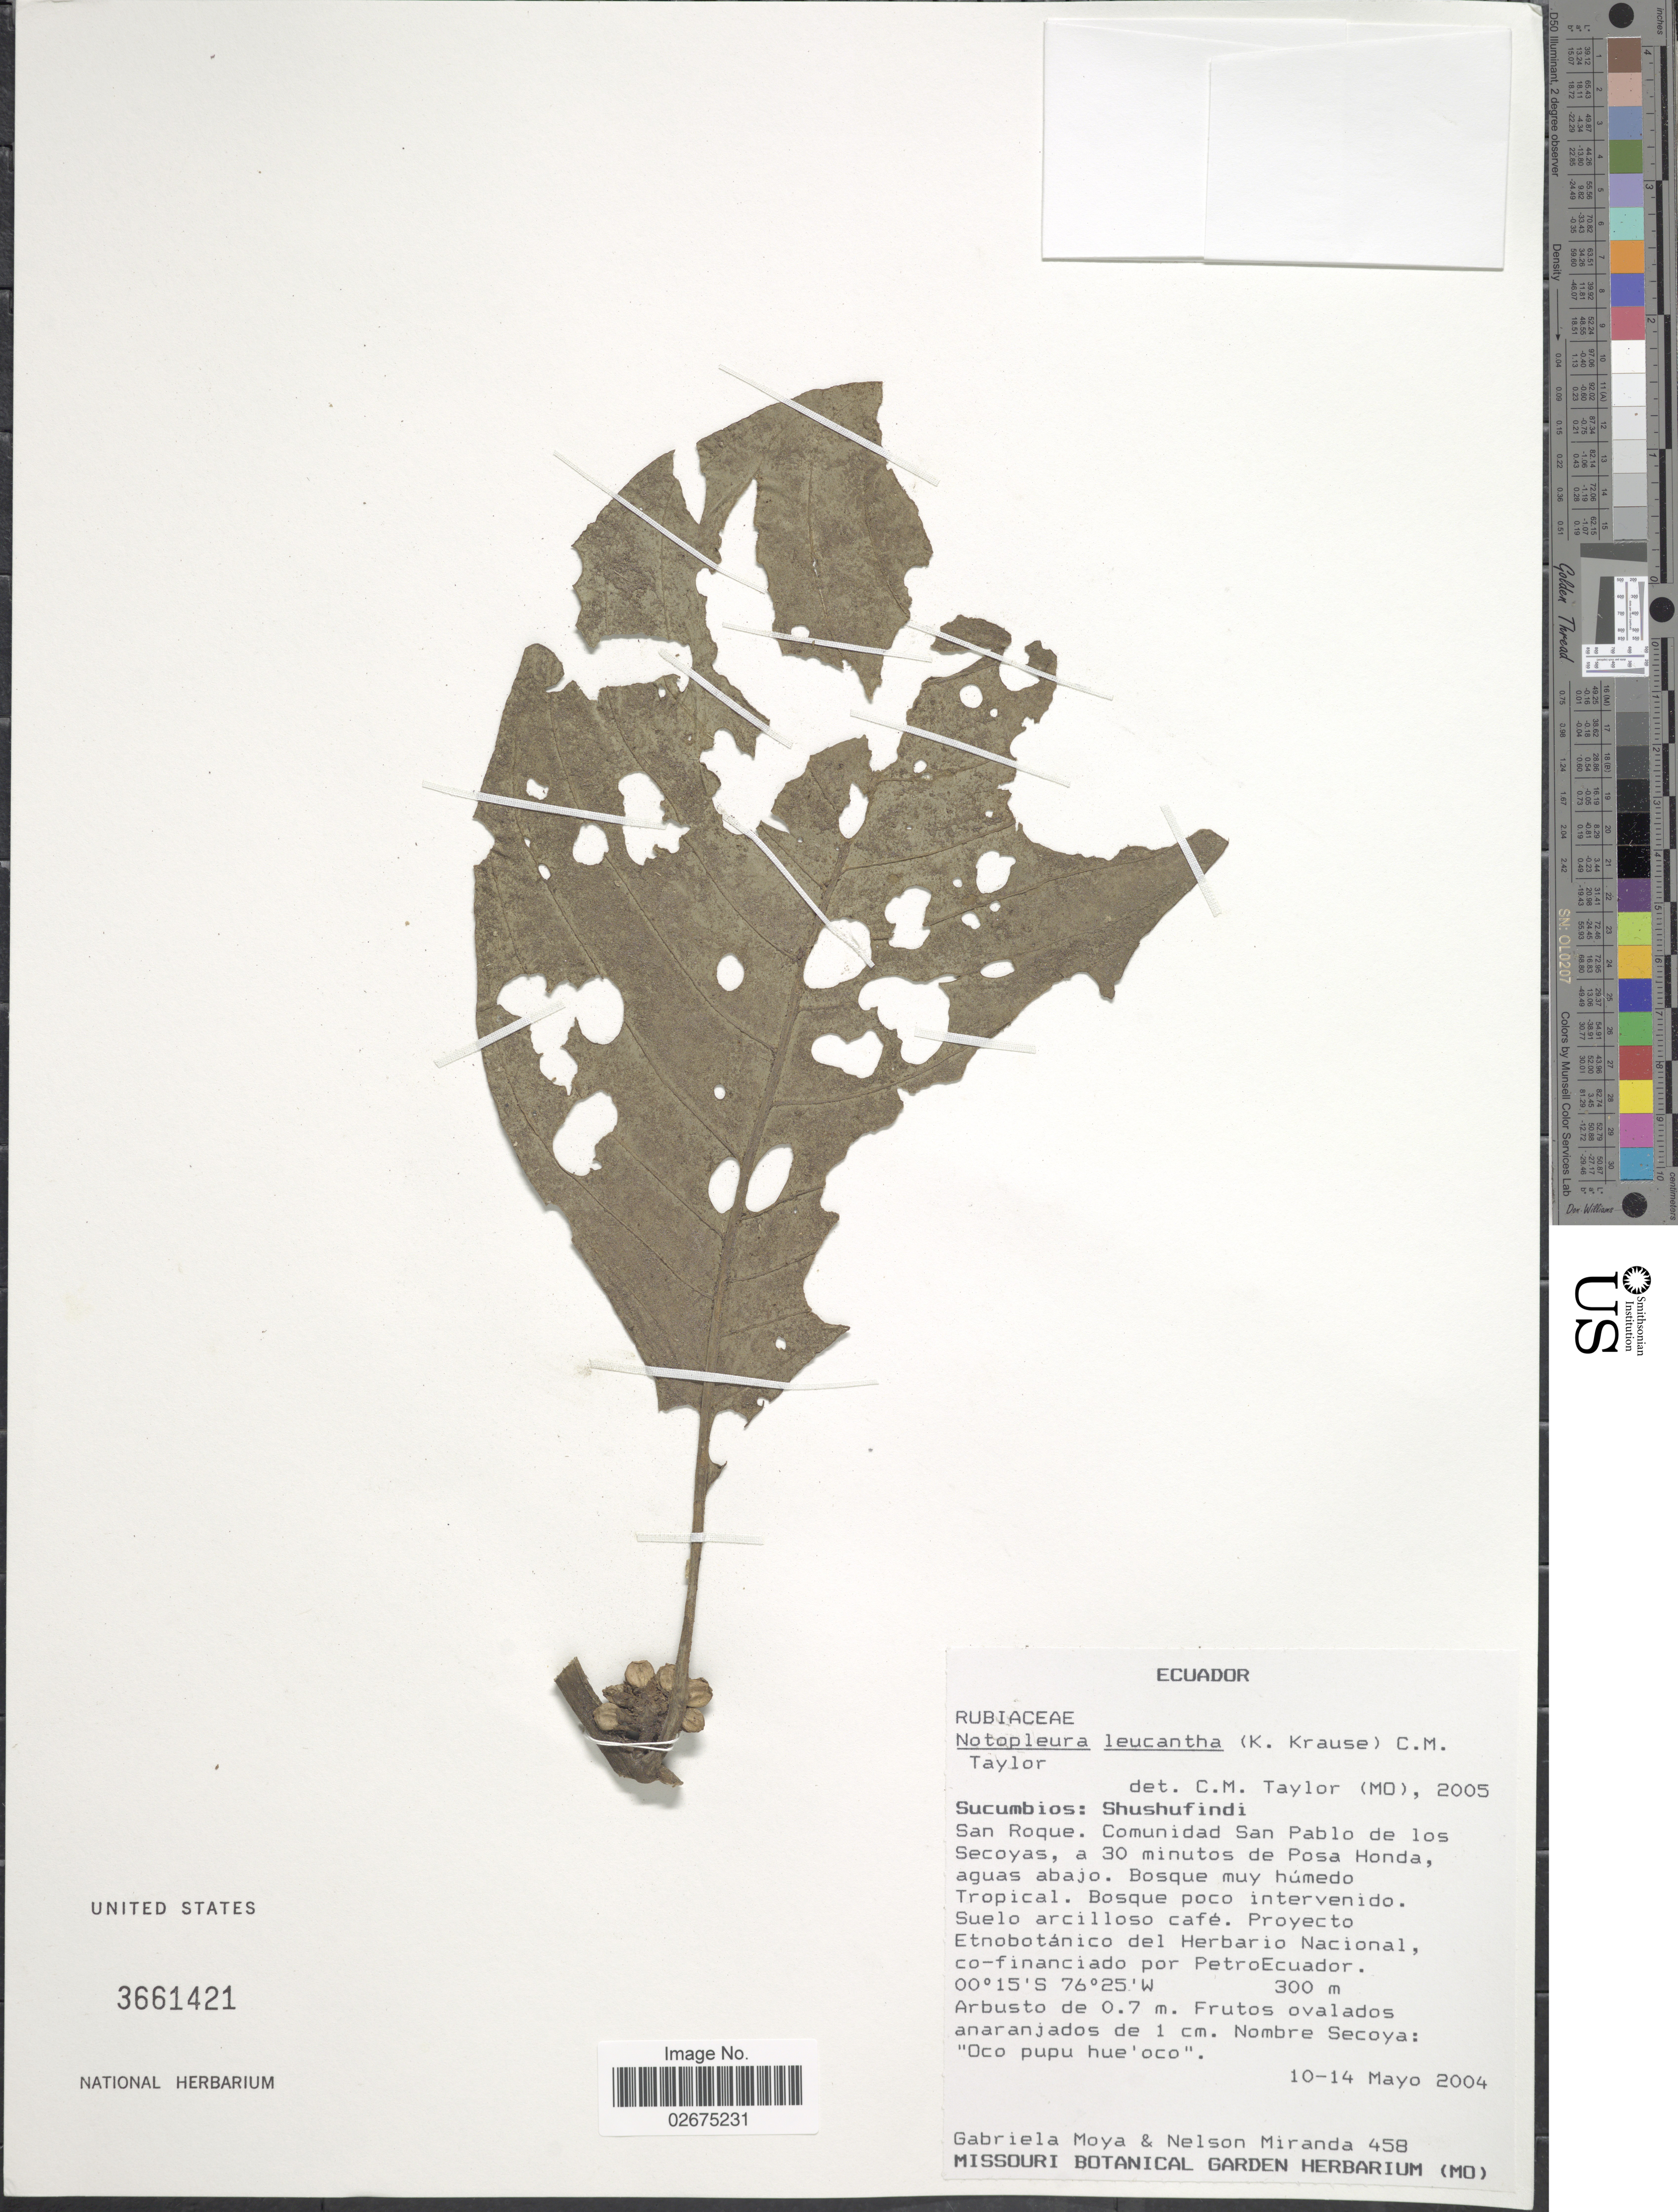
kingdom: Plantae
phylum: Tracheophyta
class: Magnoliopsida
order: Gentianales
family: Rubiaceae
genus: Notopleura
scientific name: Notopleura leucantha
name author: (K. Krause) C.M. Taylor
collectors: G. Moya & N. Miranda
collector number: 458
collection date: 2004-05-10/2004-05-14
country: Ecuador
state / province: Sucumbíos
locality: Shushufindi, San Roque. Comunidad San Pablo de los Secoyas , a 30 minutos de Posa Honda, aguas abajo. Bosque muy húmedo Tropical. Bosque poco intervenido. Suelo arcilloso café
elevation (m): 300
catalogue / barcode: US 3661421